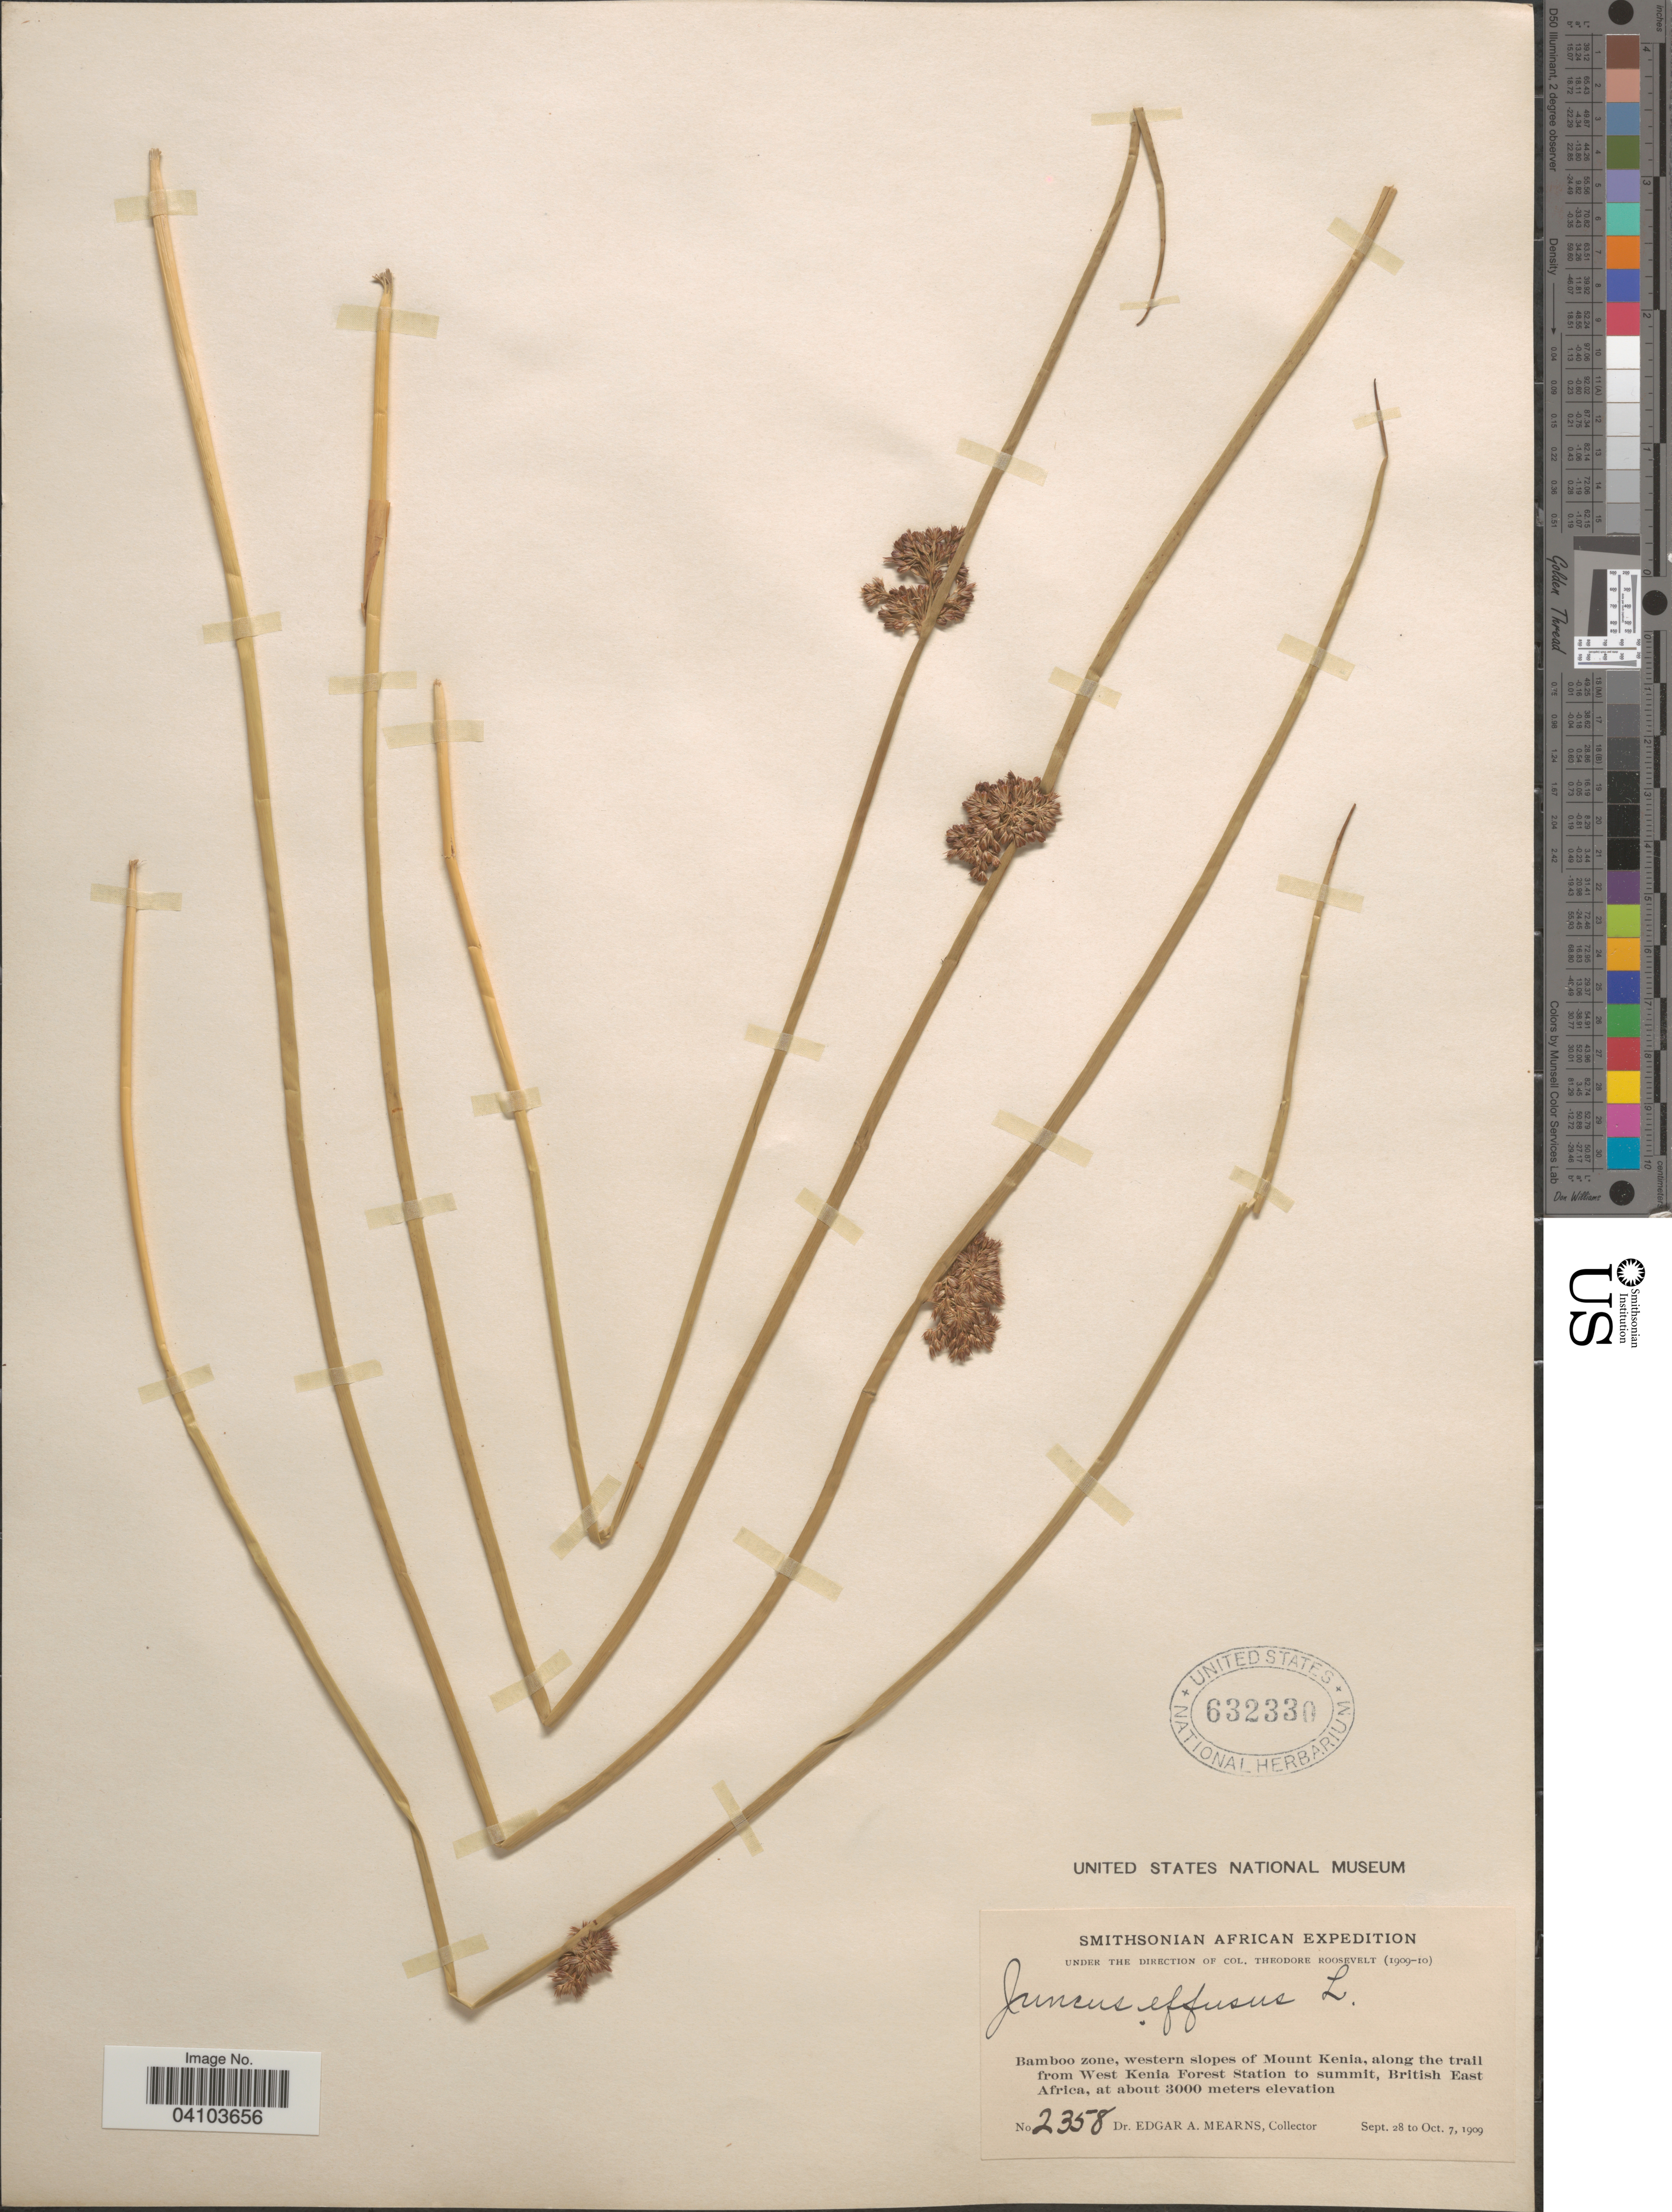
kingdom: Plantae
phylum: Tracheophyta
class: Liliopsida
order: Poales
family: Juncaceae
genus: Juncus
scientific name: Juncus effusus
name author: L.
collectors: E. A. Mearns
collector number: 2358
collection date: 1909-09-28/1909-10-07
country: Kenya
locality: Smithsonian African Expedition. Bamboo zone, western slopes of Mount Kenia, along the trail from West Kenia Forest Station to summit, British East Africa.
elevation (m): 3000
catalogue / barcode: US 632330